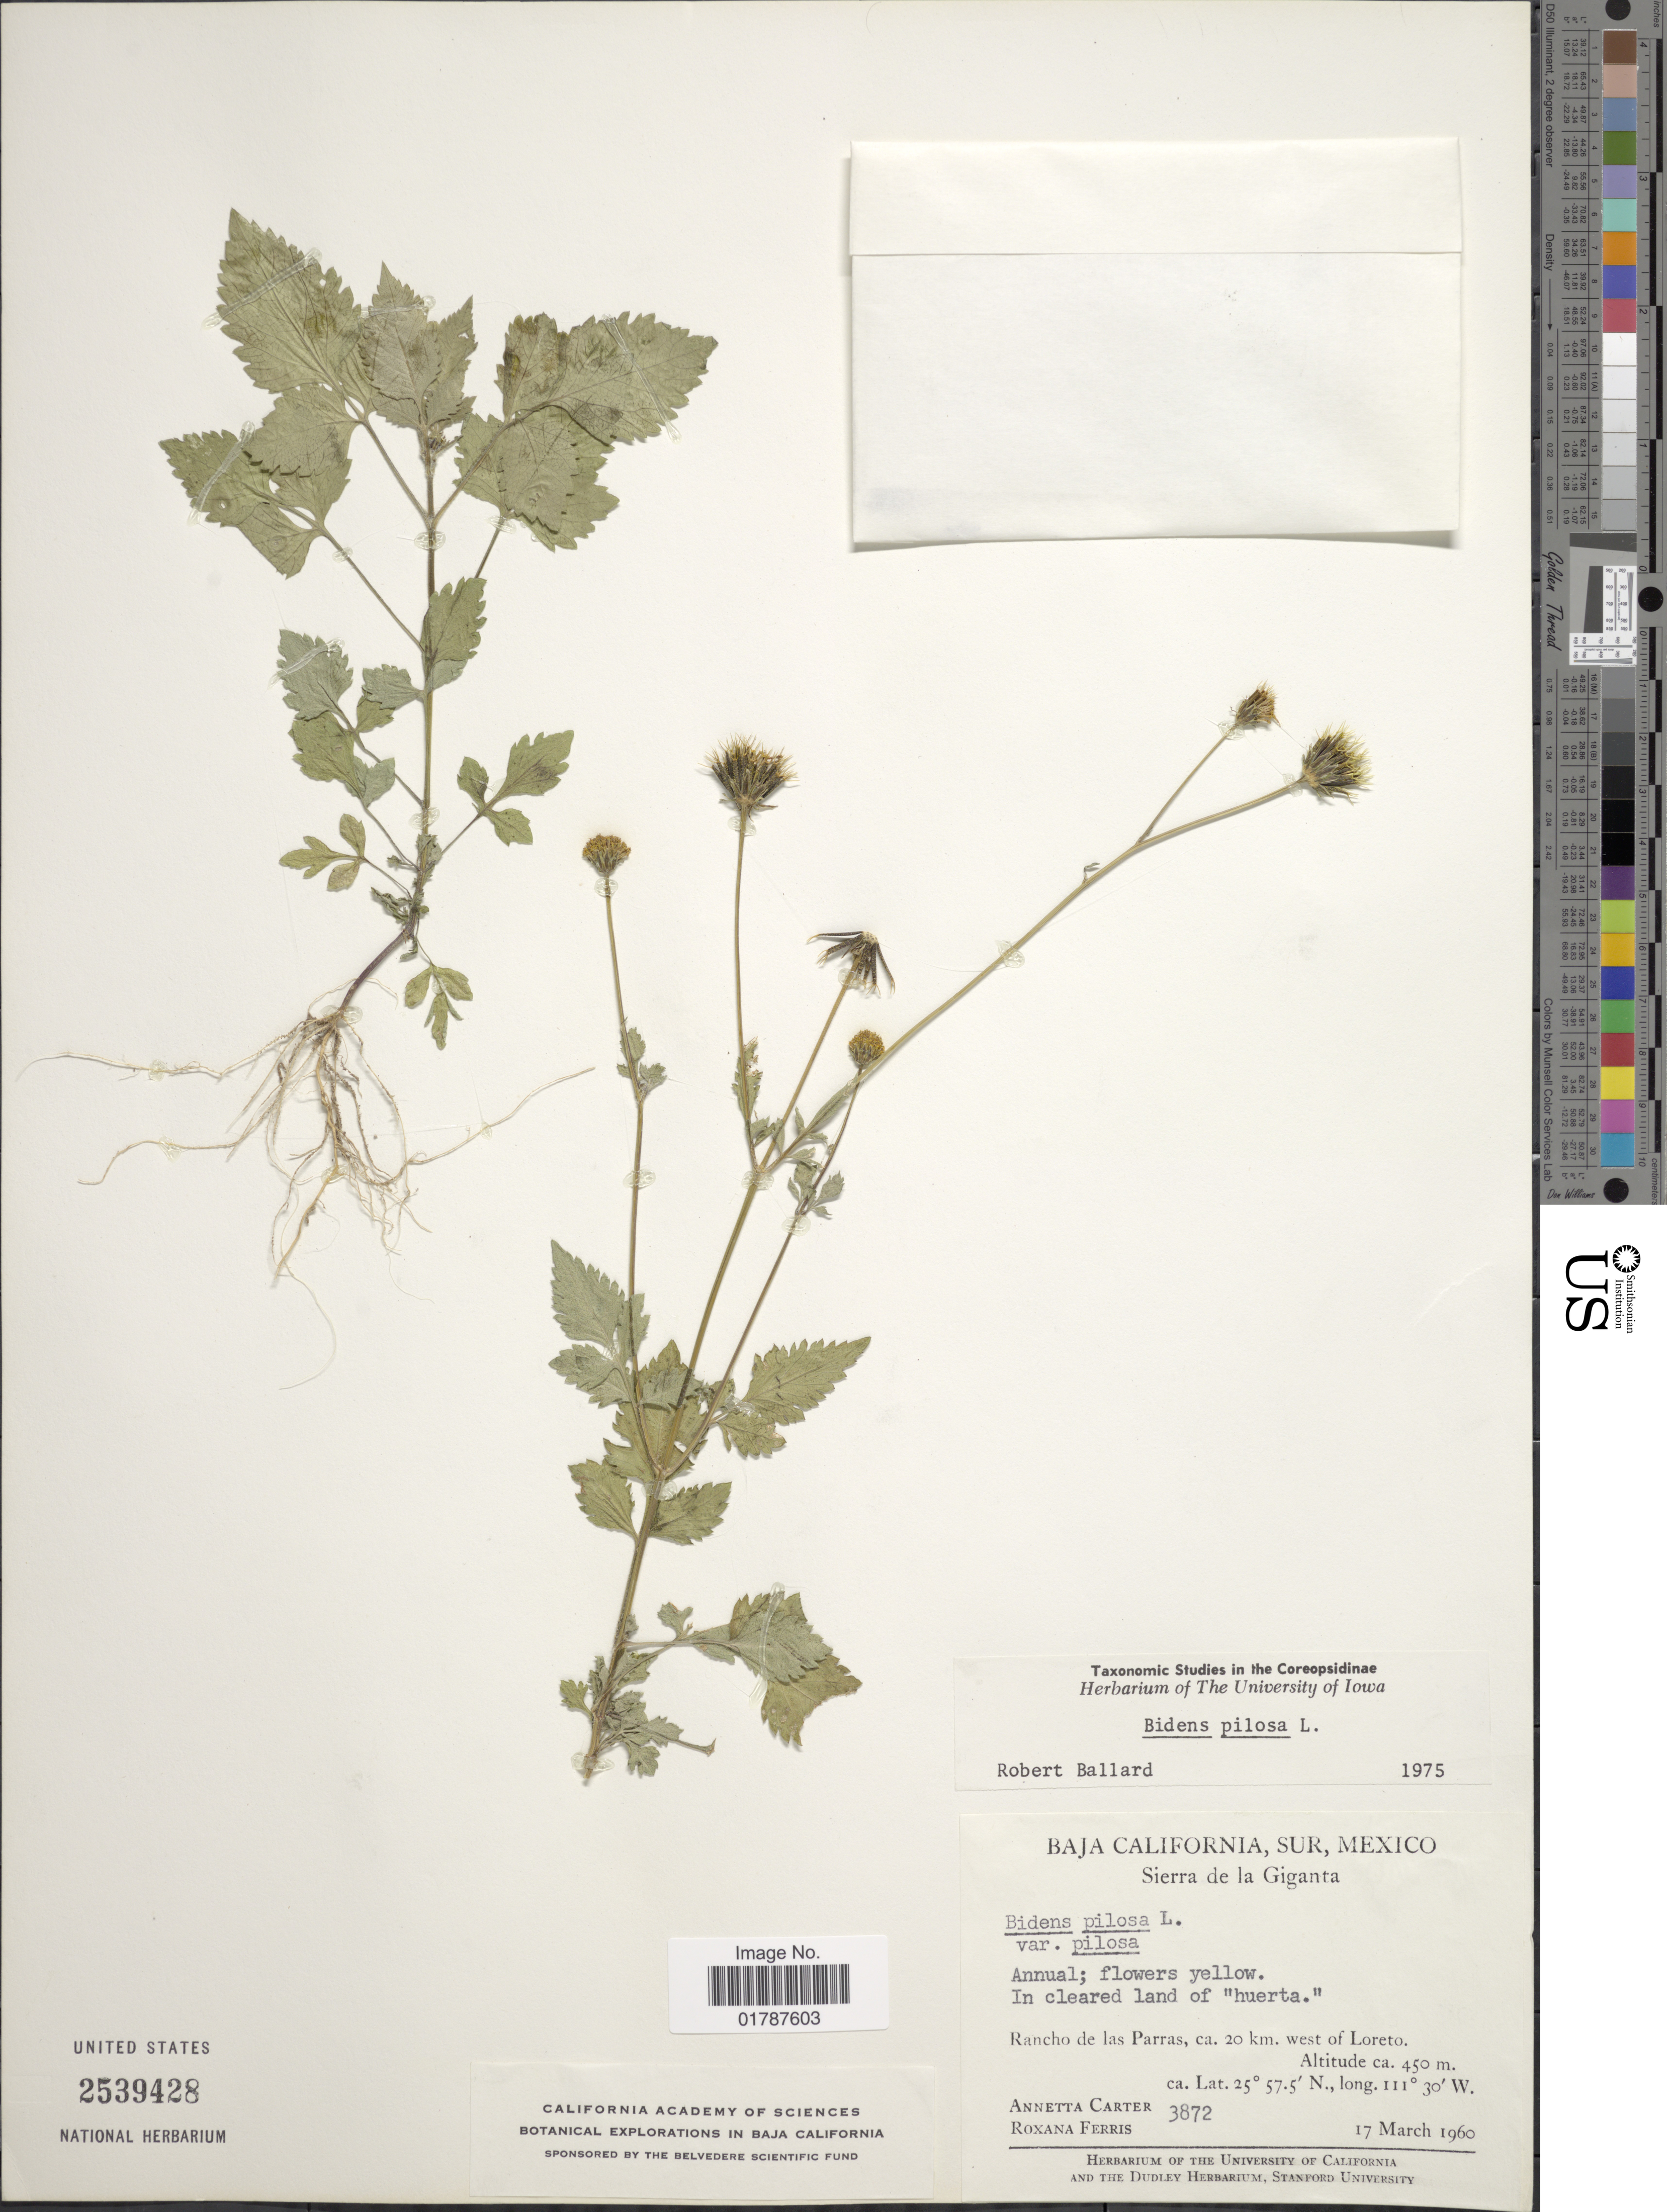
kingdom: Plantae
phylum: Tracheophyta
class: Magnoliopsida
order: Asterales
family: Asteraceae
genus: Bidens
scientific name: Bidens pilosa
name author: L.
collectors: A. Carter & R. S. Ferris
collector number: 3872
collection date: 1960-03-17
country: Mexico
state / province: Baja California Sur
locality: Baja California, Sur, Mexico, Sierra de la Gigantea, Rancho de las Parras, 20 km. west of Loreto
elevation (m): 450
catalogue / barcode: US 2539428